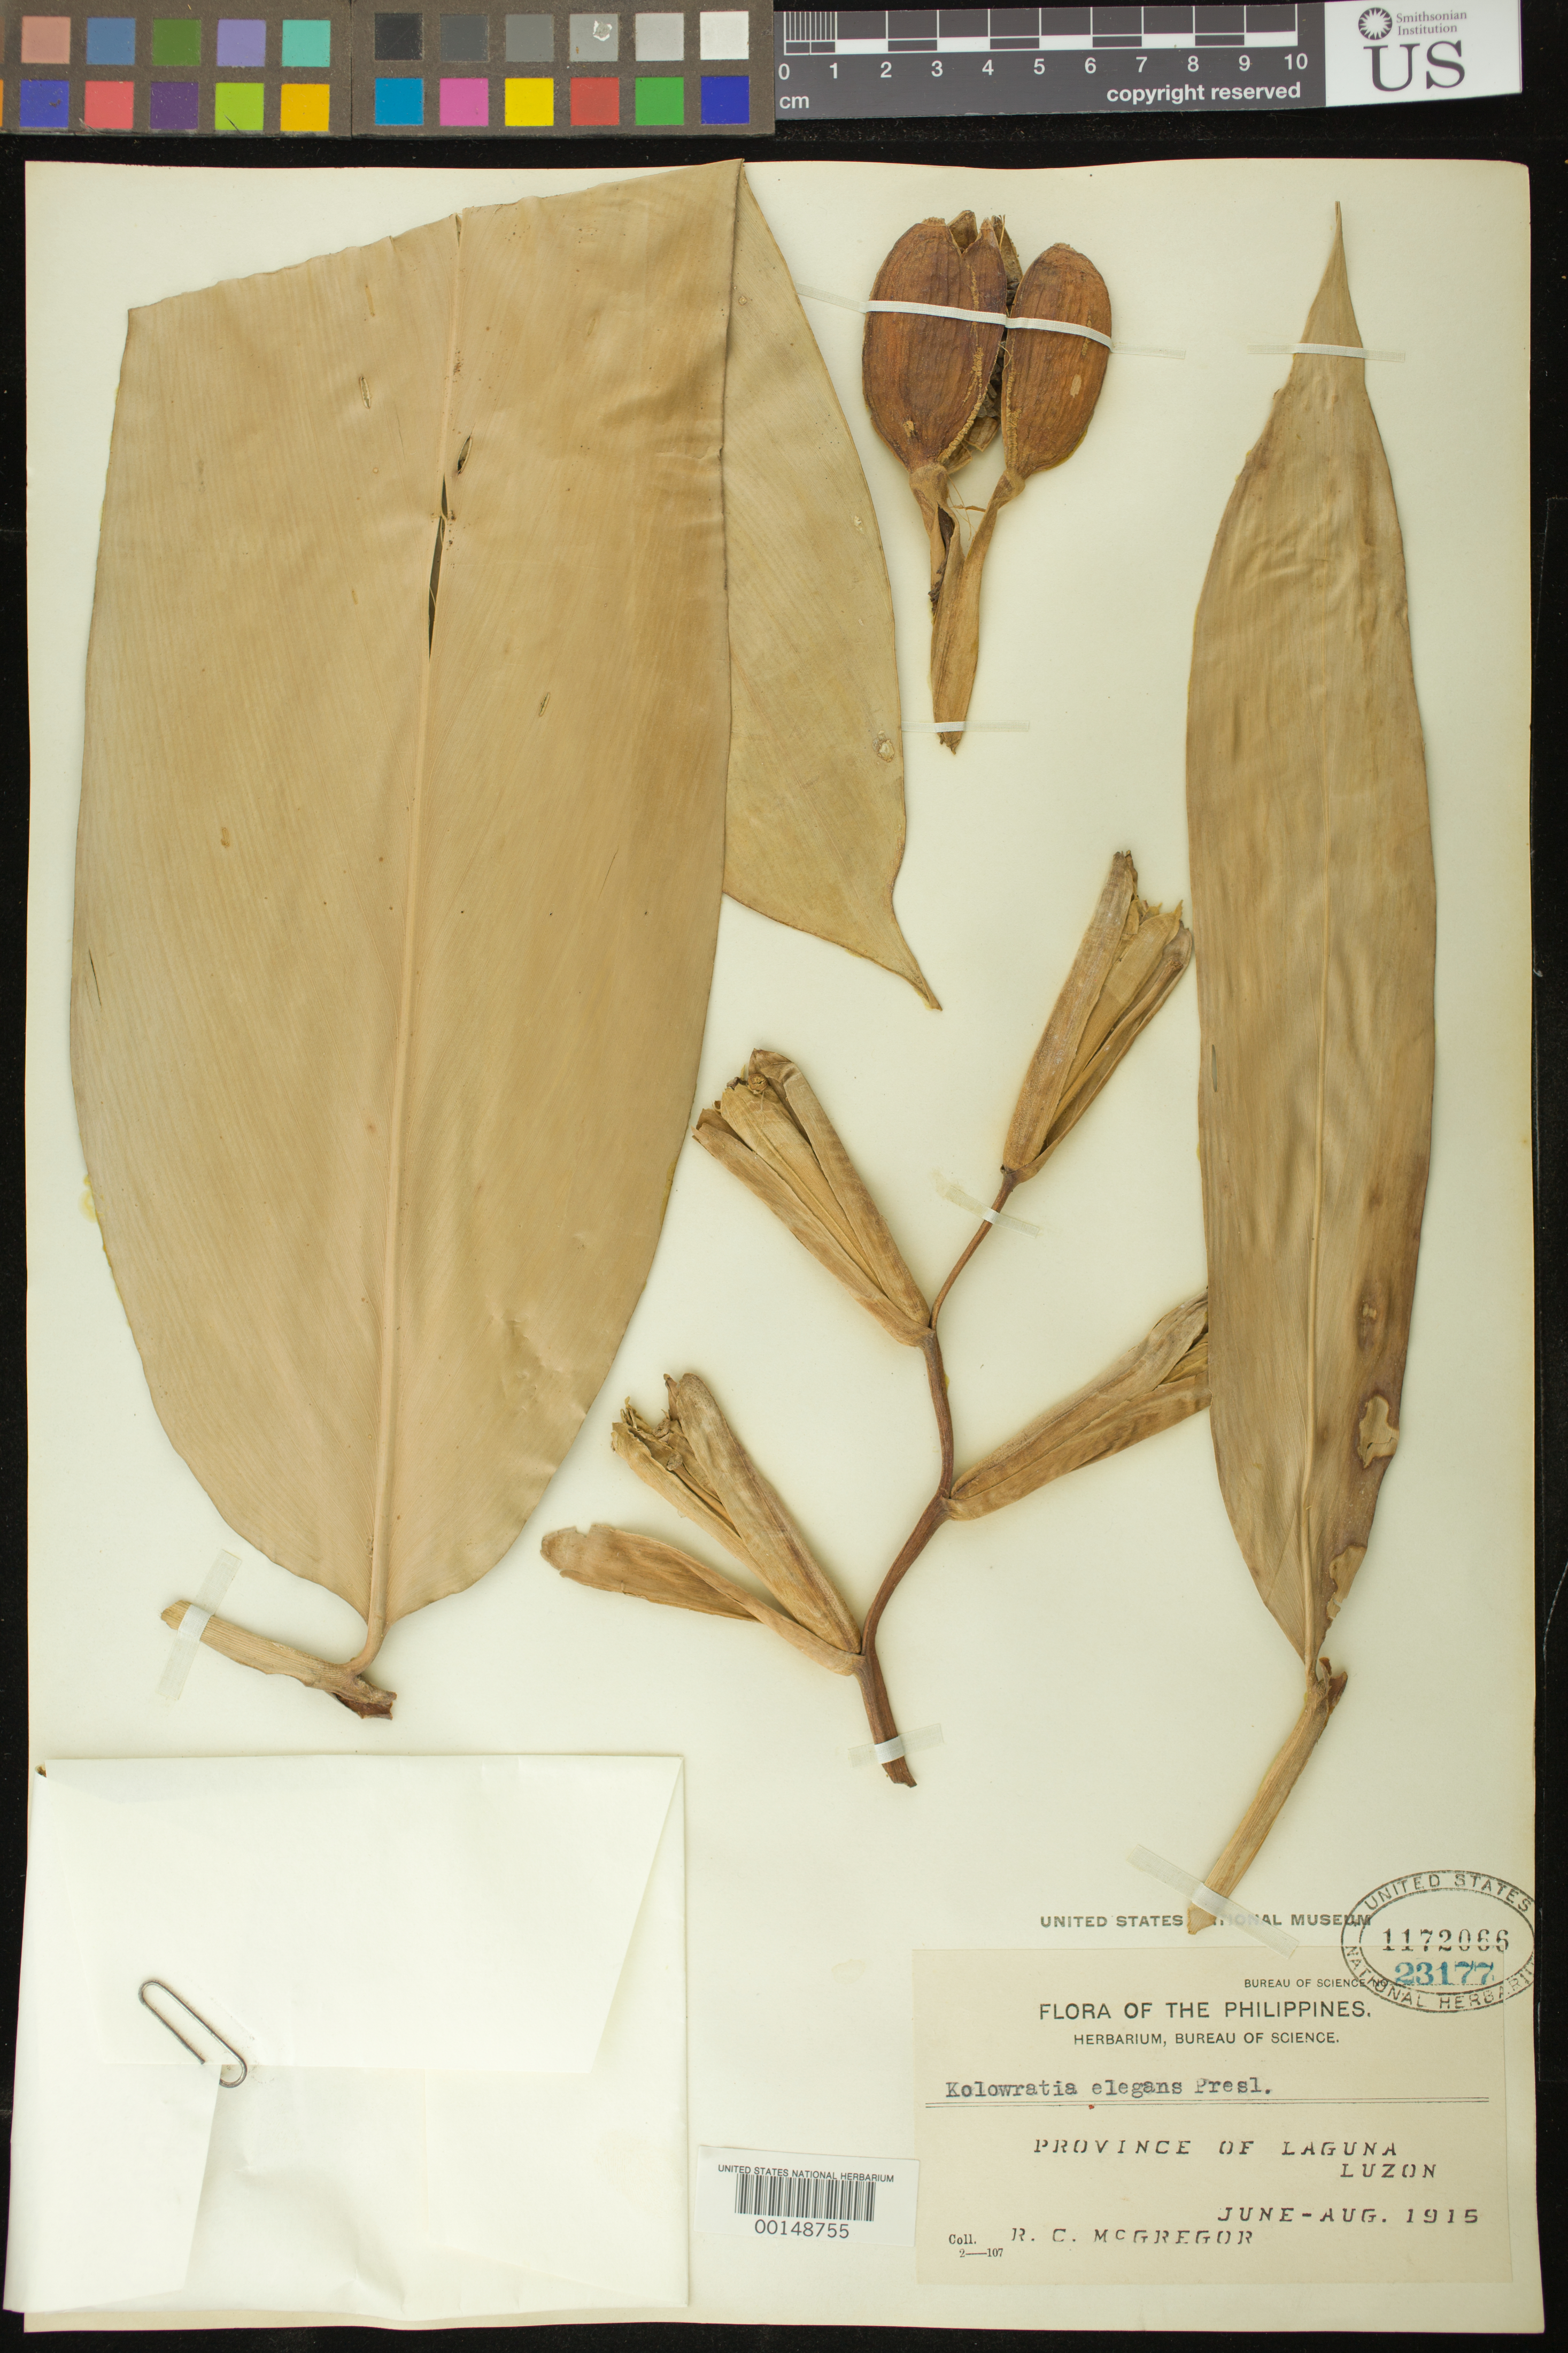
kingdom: Plantae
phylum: Tracheophyta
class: Liliopsida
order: Zingiberales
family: Zingiberaceae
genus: Alpinia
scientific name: Alpinia elegans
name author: (C. Presl) K. Schum.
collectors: R. C. McGregor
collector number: Bur. Sci. 23177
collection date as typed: Jun 1915 to -- Aug 1915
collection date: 1915-06/1915-08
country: Philippines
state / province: Calabarzon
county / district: Laguna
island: Luzon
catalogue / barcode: US 1172066